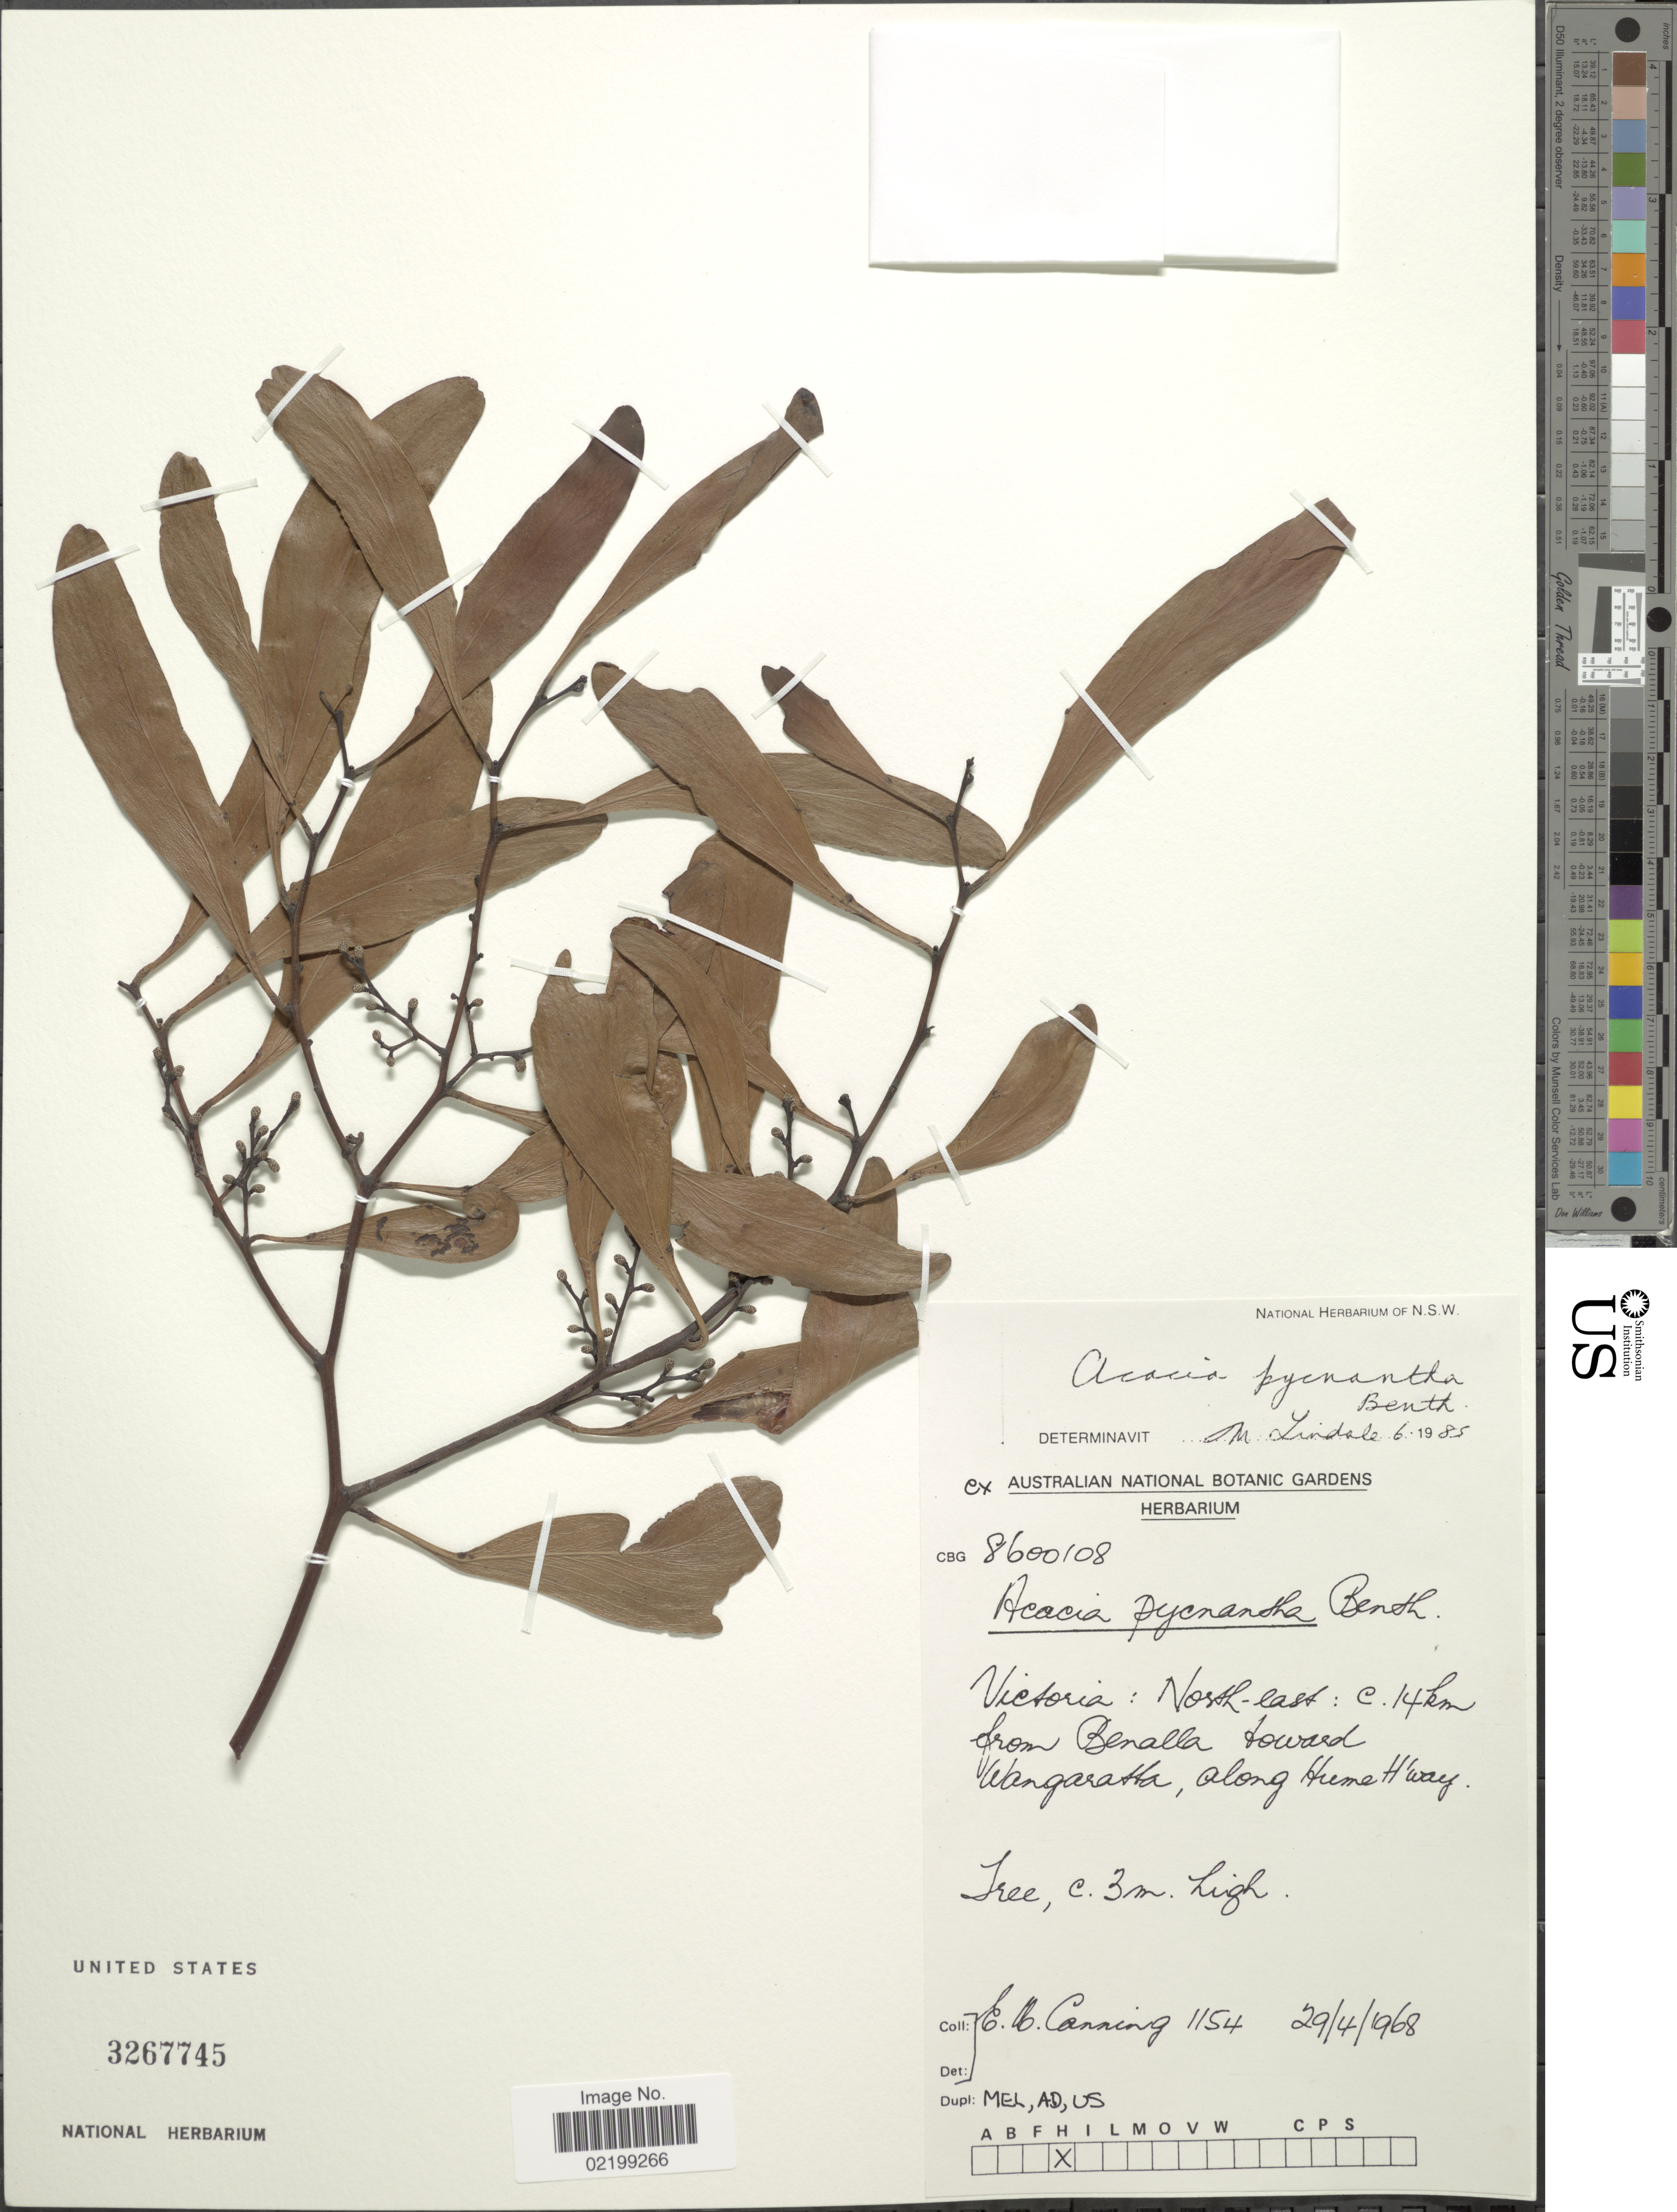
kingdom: Plantae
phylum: Tracheophyta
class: Magnoliopsida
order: Fabales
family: Fabaceae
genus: Acacia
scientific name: Acacia pycnantha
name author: Benth.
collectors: E. Canning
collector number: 115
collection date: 1968-04-29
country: Australia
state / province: Victoria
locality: Victoria: North-east: c. 14 km from Benalla toward Wangaratta, along Hume H'way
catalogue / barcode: US 3267745